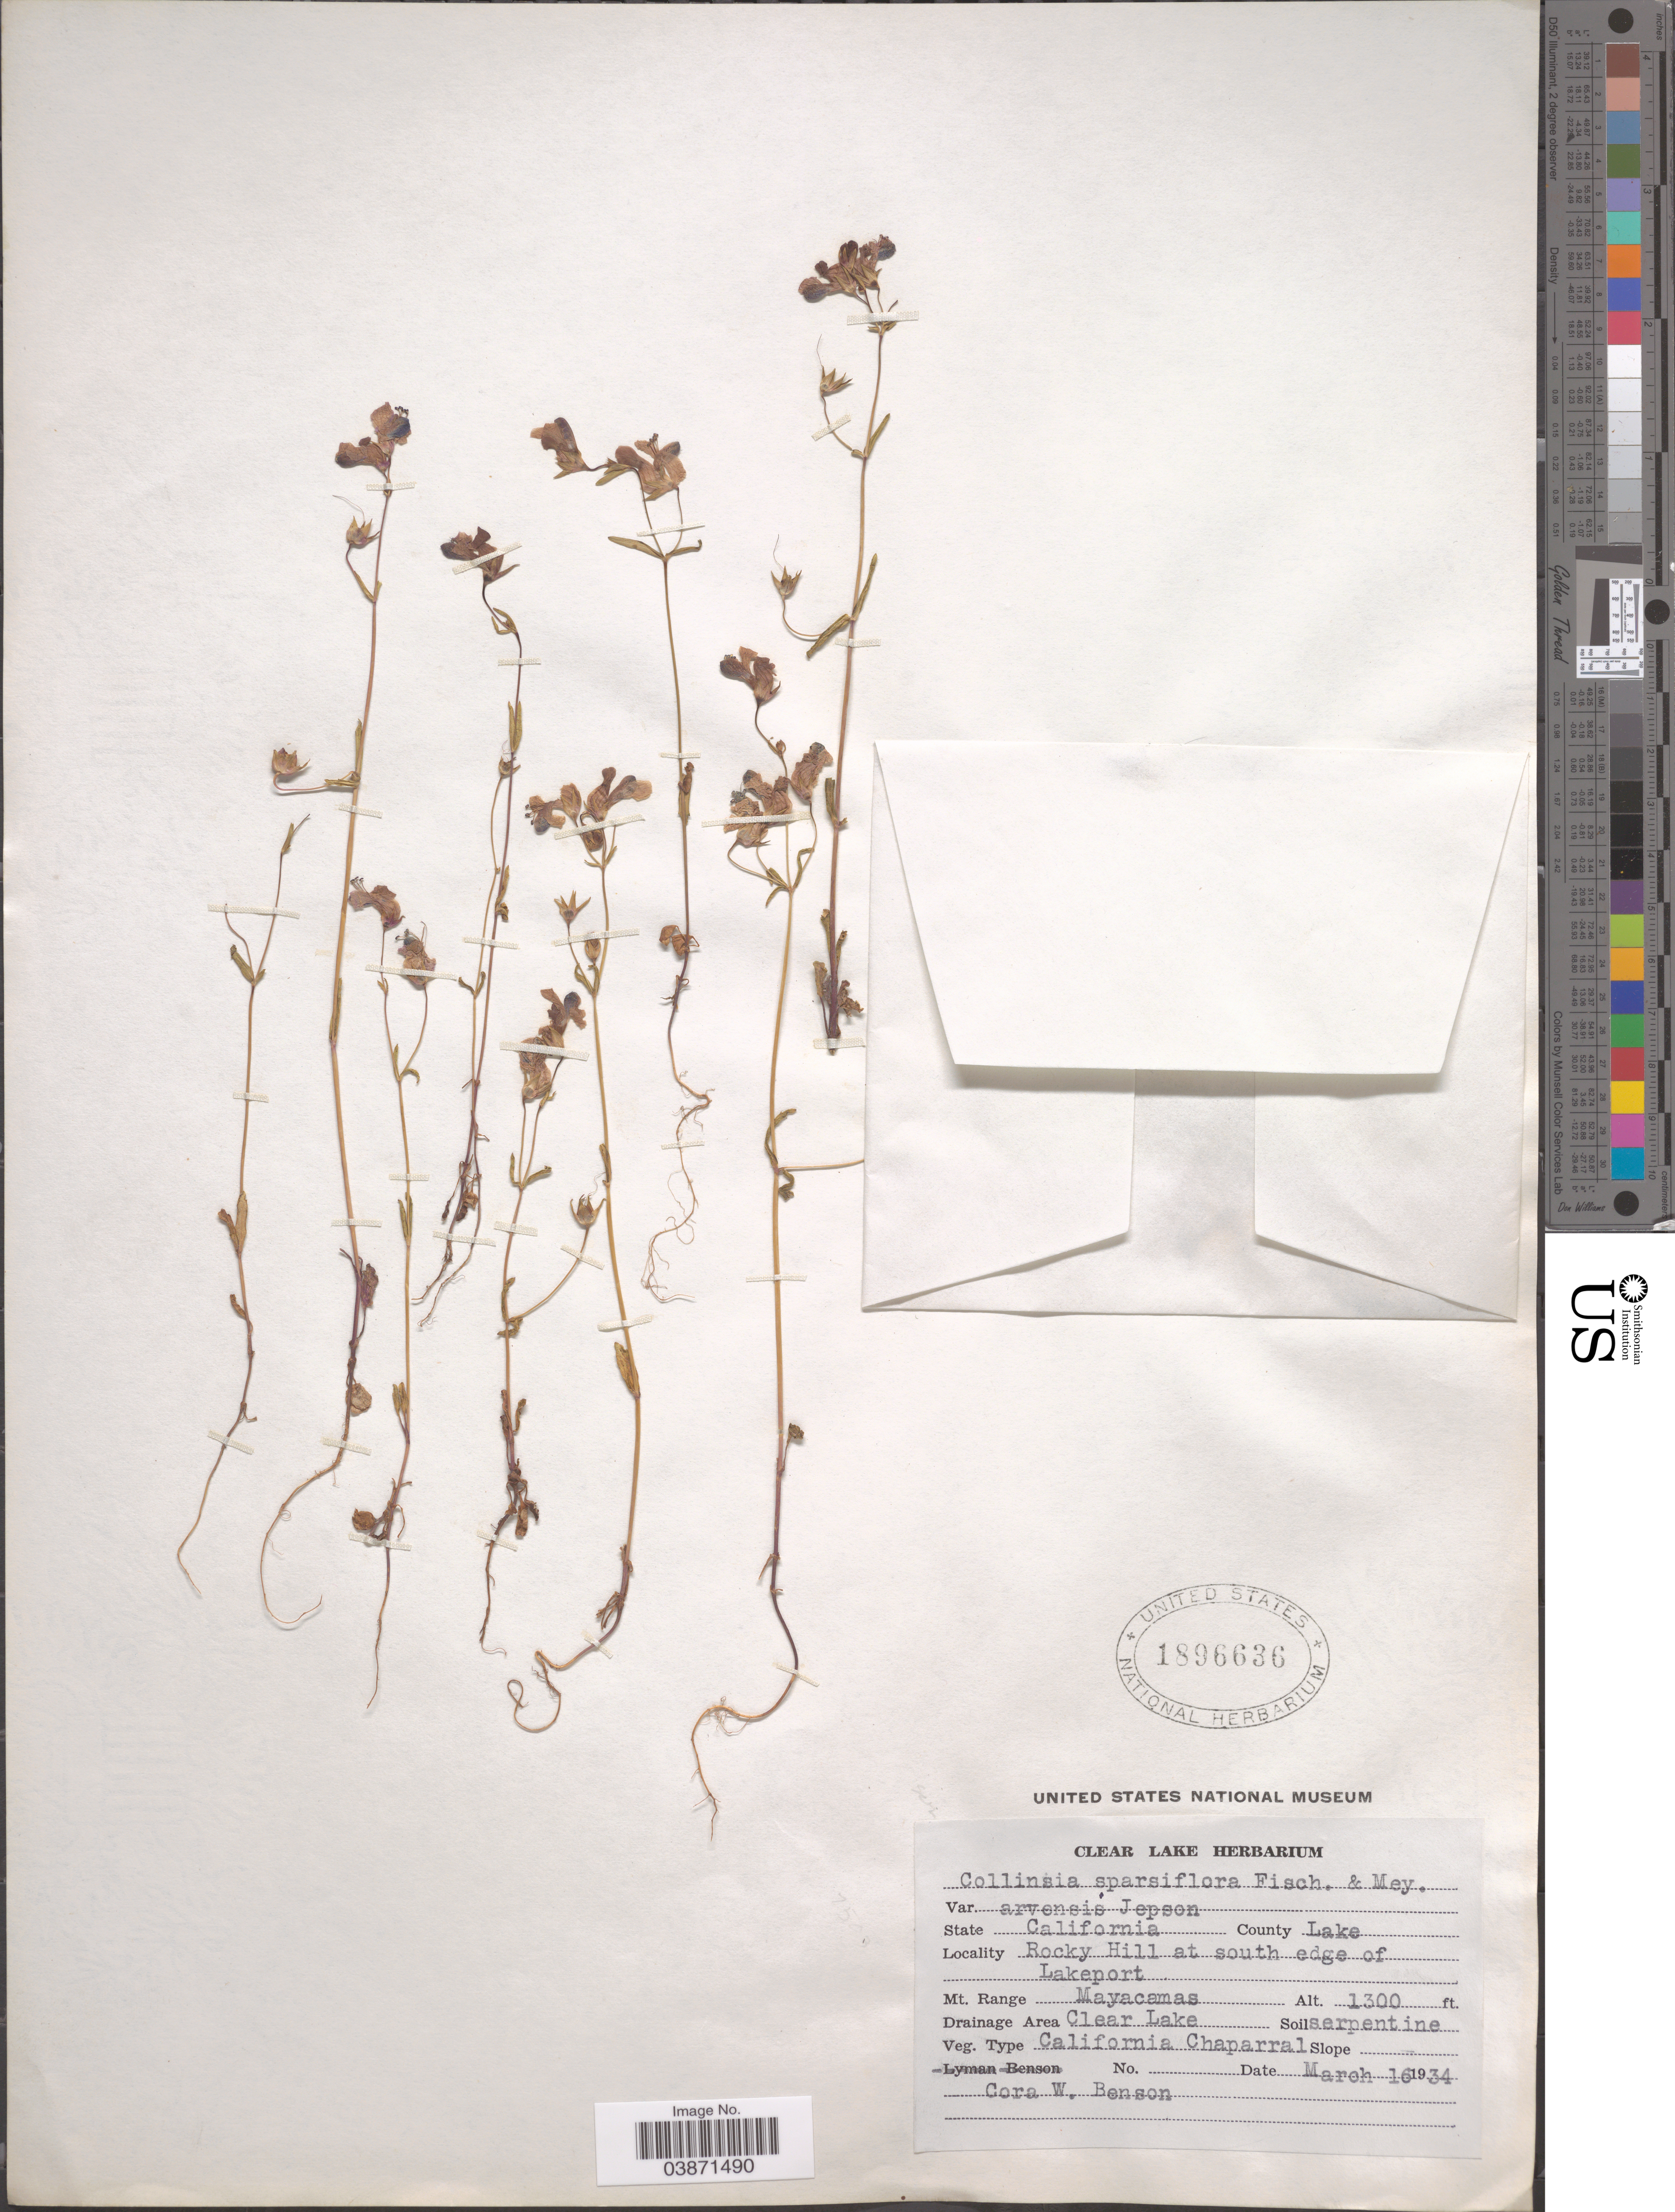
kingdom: Plantae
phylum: Tracheophyta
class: Magnoliopsida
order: Lamiales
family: Plantaginaceae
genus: Collinsia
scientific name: Collinsia sparsiflora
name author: Fisch. & C.A. Mey.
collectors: C. Benson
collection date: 1934-03-16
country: United States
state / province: California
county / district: Lake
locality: County Lake. Rocky Hill at south edge of Lakeport. Mt. Range Mayacamas. Drainage Area Clear Lake.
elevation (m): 396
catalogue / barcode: US 1896636